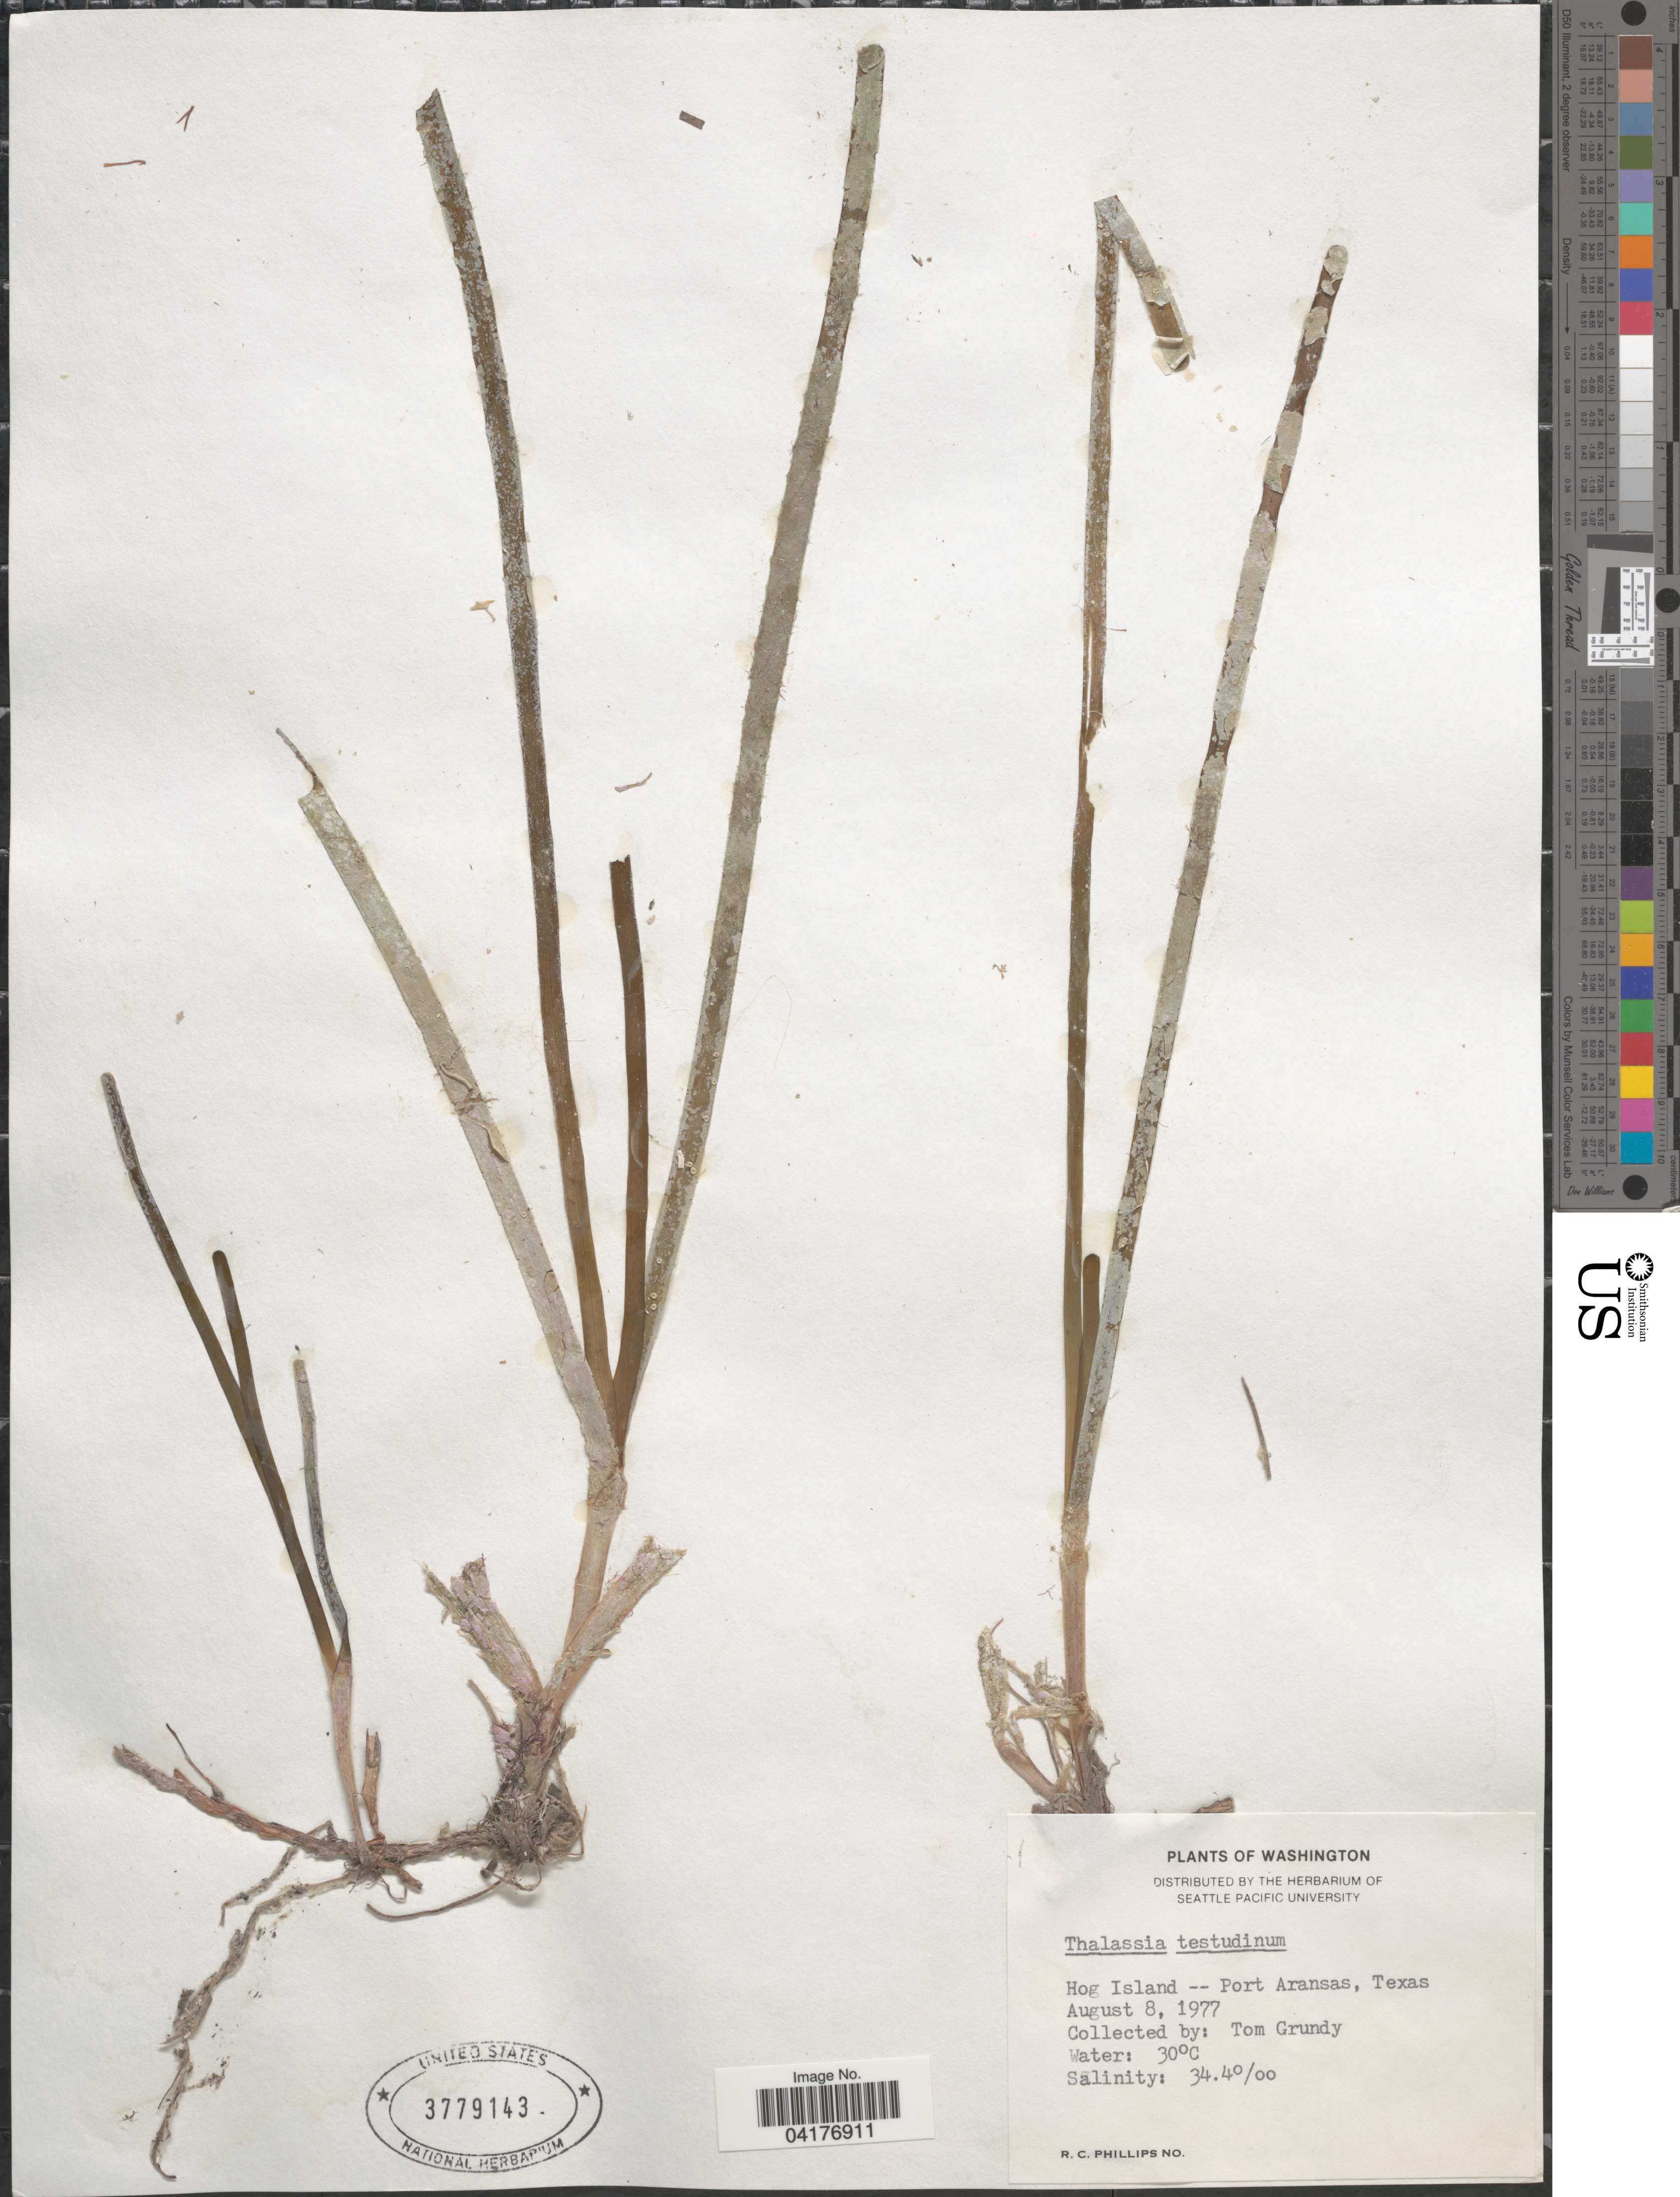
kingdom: Plantae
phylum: Tracheophyta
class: Liliopsida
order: Alismatales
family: Hydrocharitaceae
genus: Thalassia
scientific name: Thalassia testudinum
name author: Banks & Sol. ex K.D. Koenig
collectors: T. Grundy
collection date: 1977-08-08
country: United States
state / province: Texas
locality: Hog Island -- Port Aransas.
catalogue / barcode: US 3779143